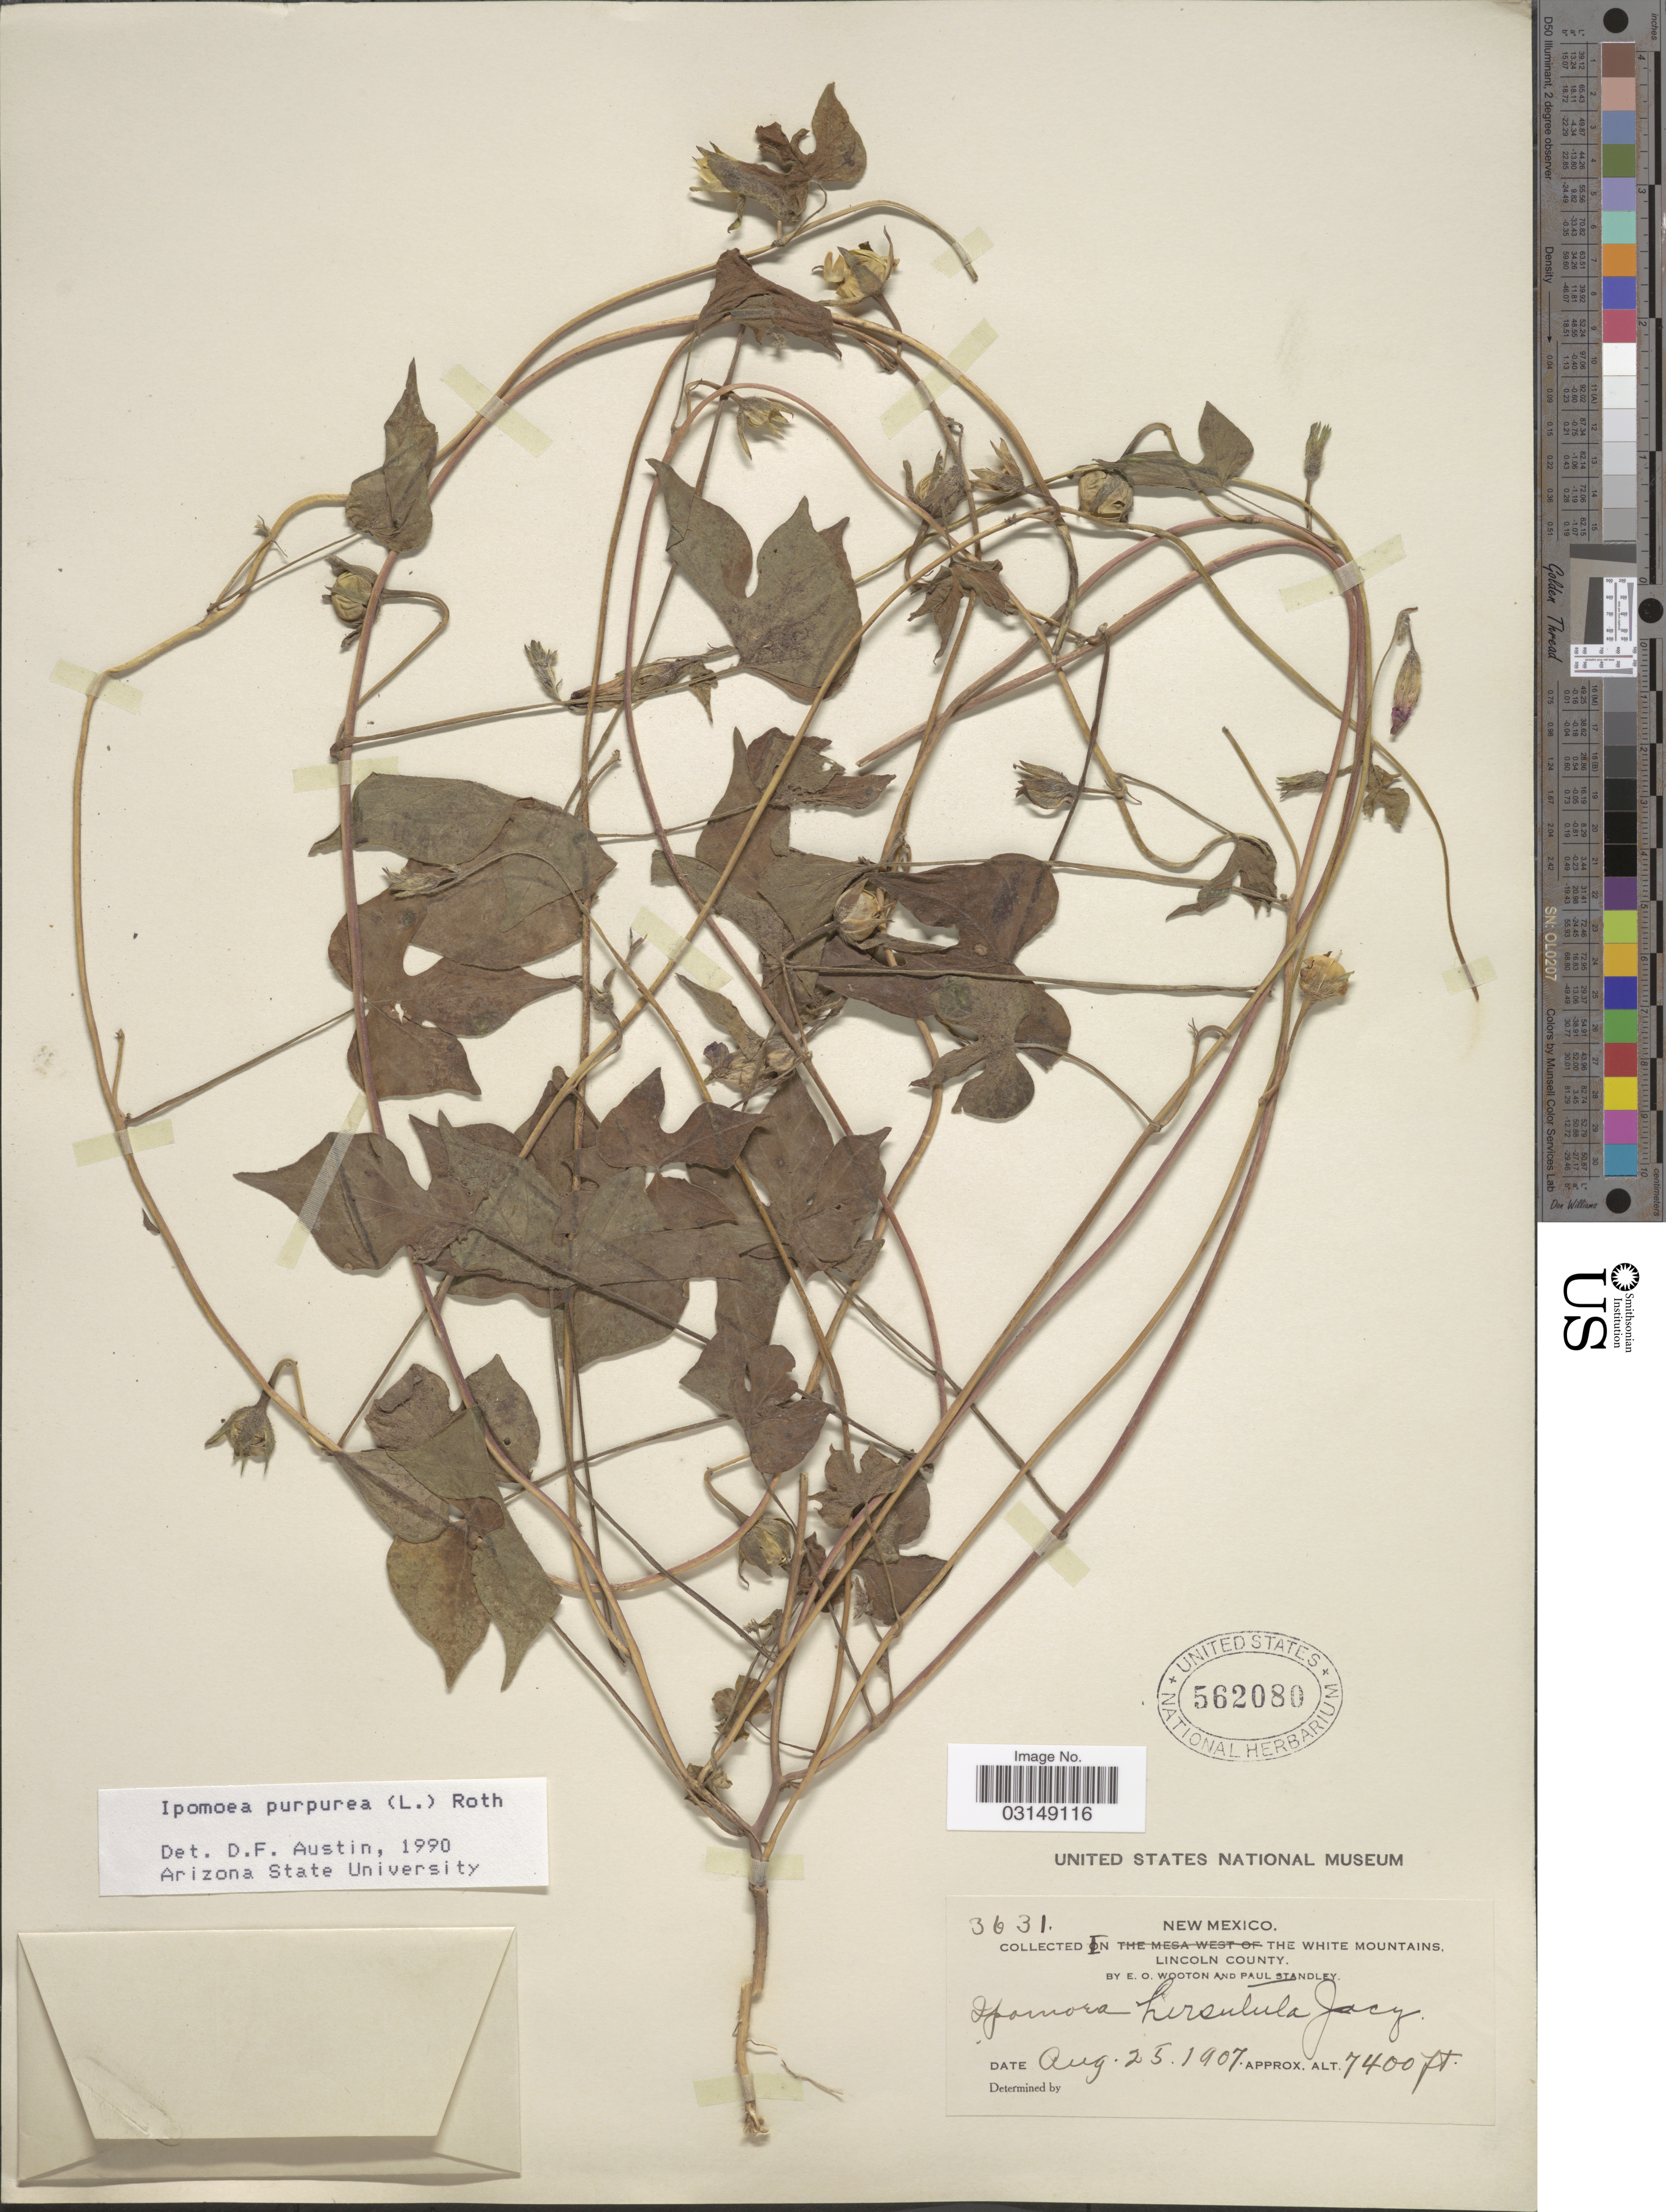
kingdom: Plantae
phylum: Tracheophyta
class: Magnoliopsida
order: Solanales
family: Convolvulaceae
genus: Ipomoea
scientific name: Ipomoea purpurea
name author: (L.) Roth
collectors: E. O. Wooton & P. C. Standley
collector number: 3631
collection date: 1907-08-25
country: United States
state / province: New Mexico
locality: Lincoln County. The White Mountains.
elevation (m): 2256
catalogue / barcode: US 562080